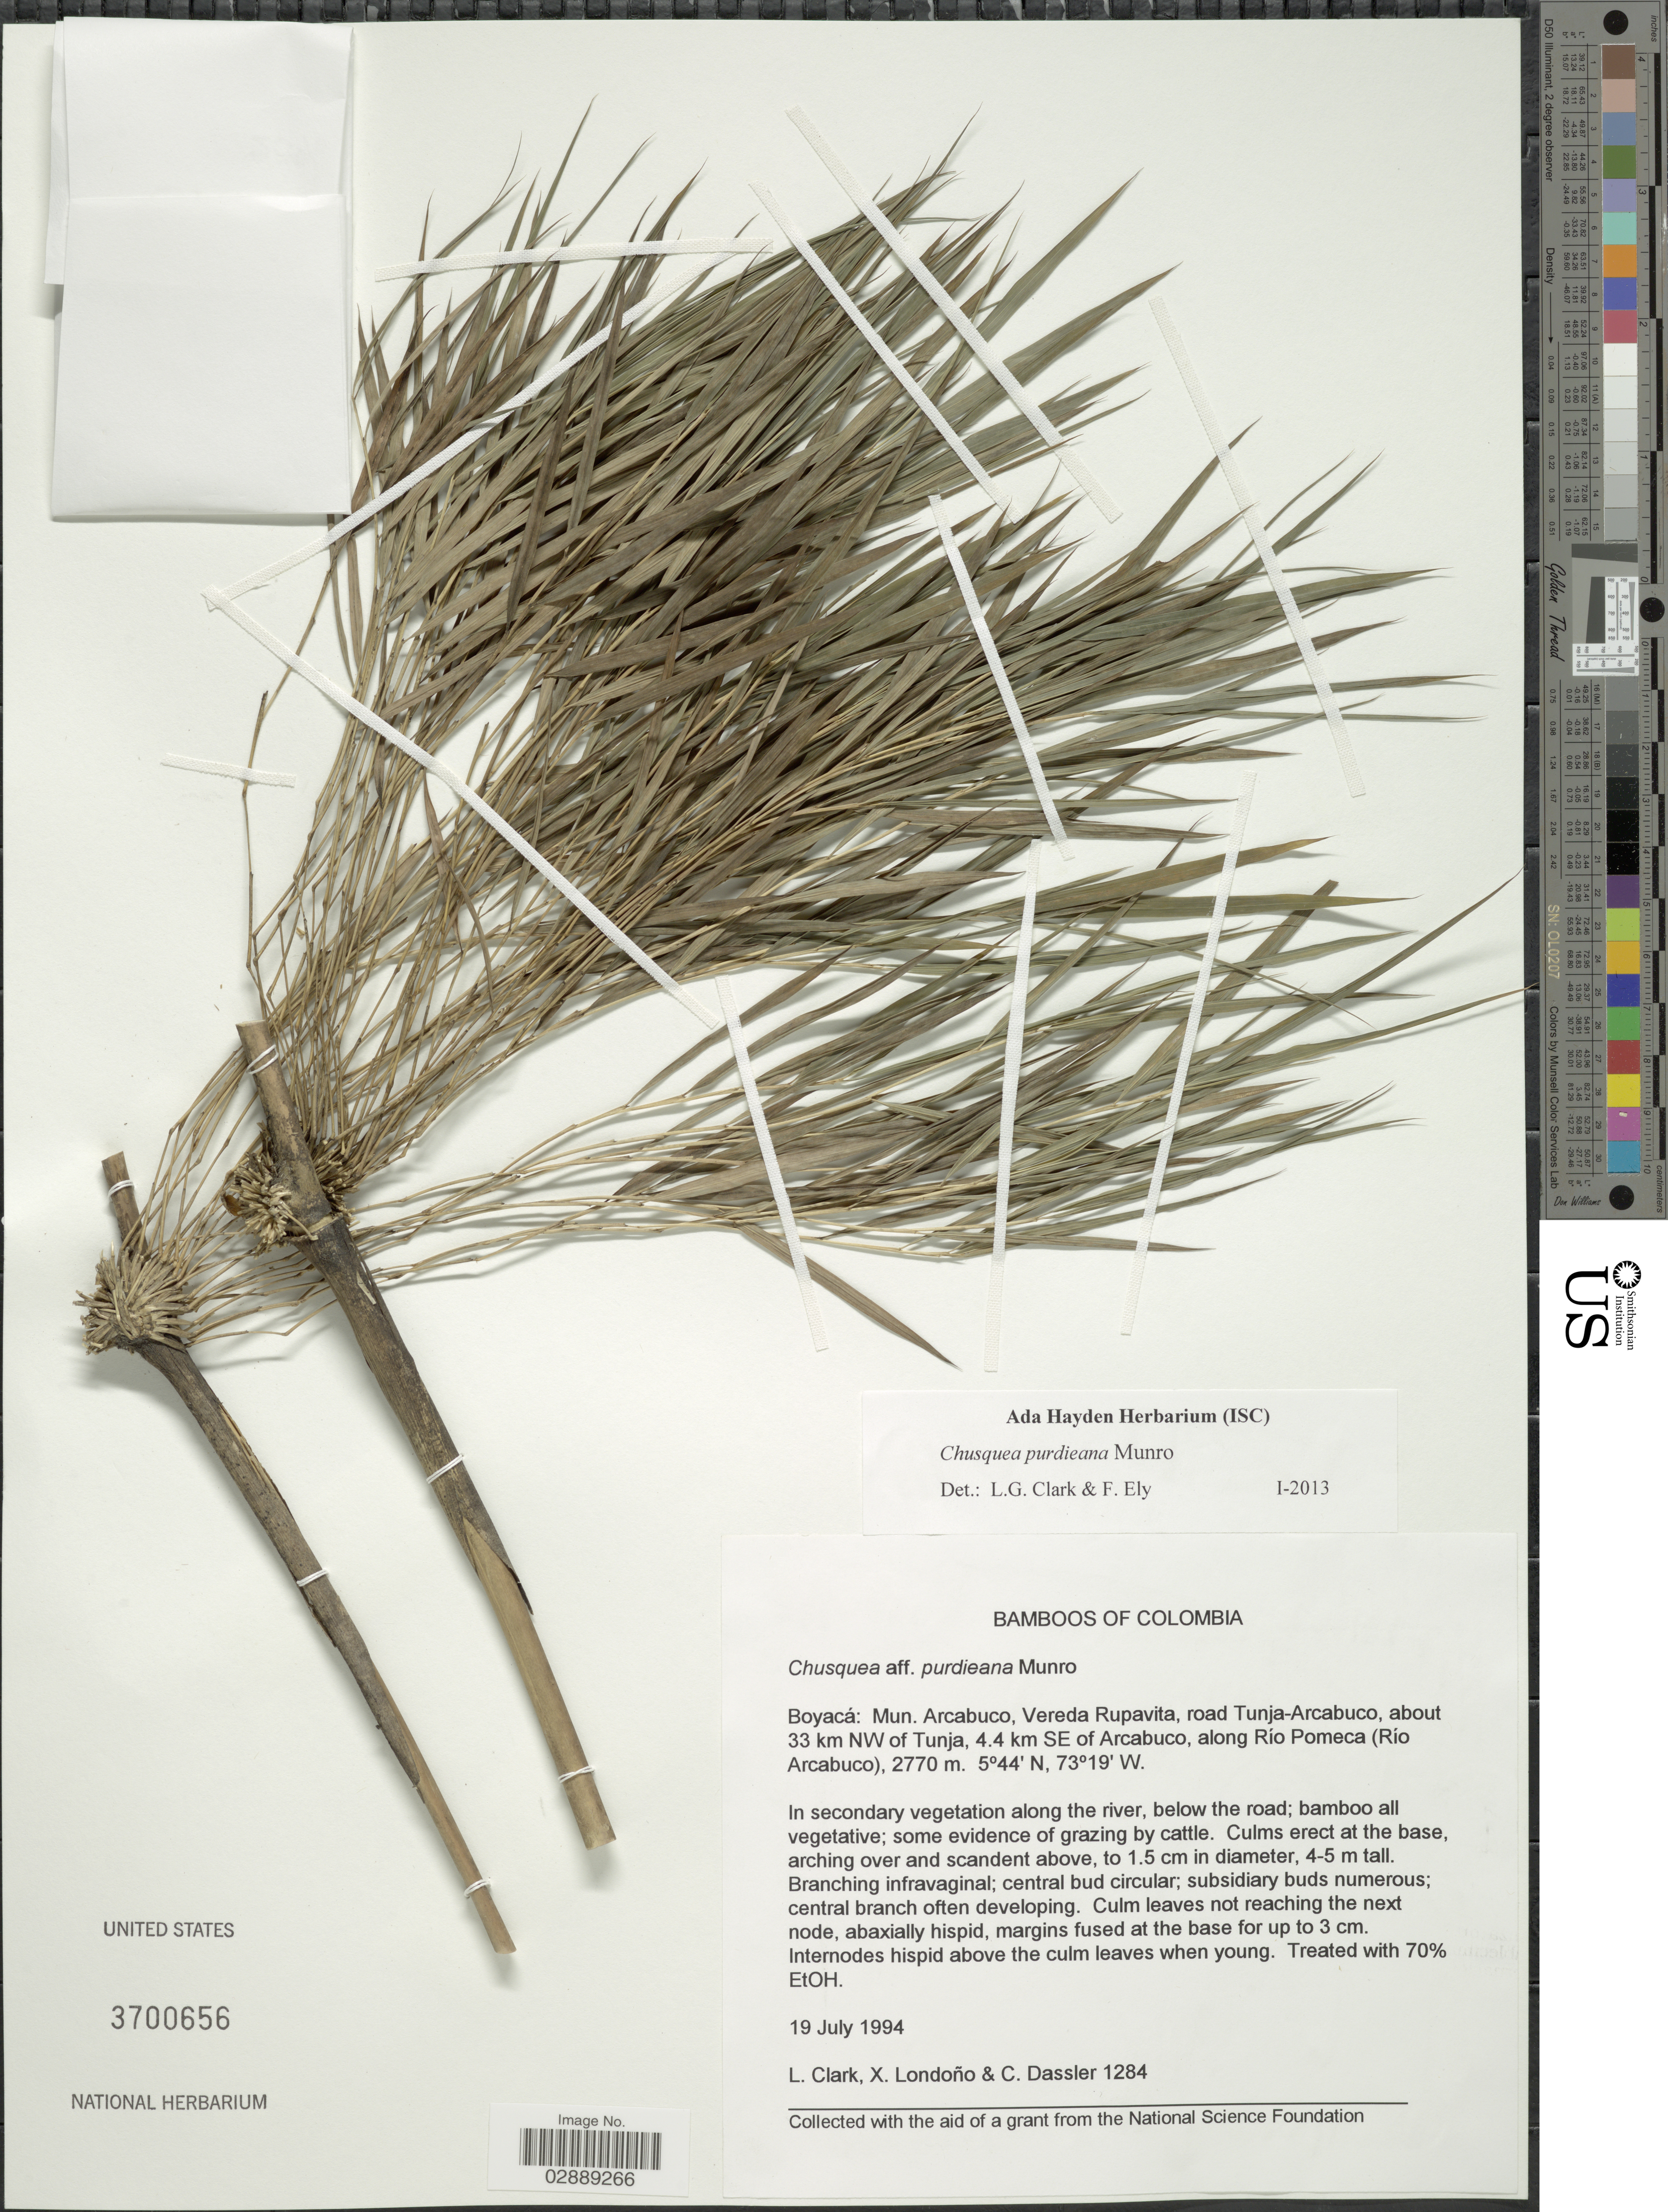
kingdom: Plantae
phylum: Tracheophyta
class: Liliopsida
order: Poales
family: Poaceae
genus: Chusquea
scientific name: Chusquea purdieana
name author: Munro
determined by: Clark, L. G.; Ely, F.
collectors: L. G. Clark, X. Londoño & C. Dassler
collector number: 1284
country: Colombia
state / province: Boyacá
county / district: Arcabuco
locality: Vereda Rupavita, road Tunja-Arcabuco, about 33 km NW of Tunja, 4.4 km SE of Arcabuco, along Rio Pomeca (Rio Arcabuco)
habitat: in seconady vegetation along river, below the road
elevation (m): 2770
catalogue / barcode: US 3700656